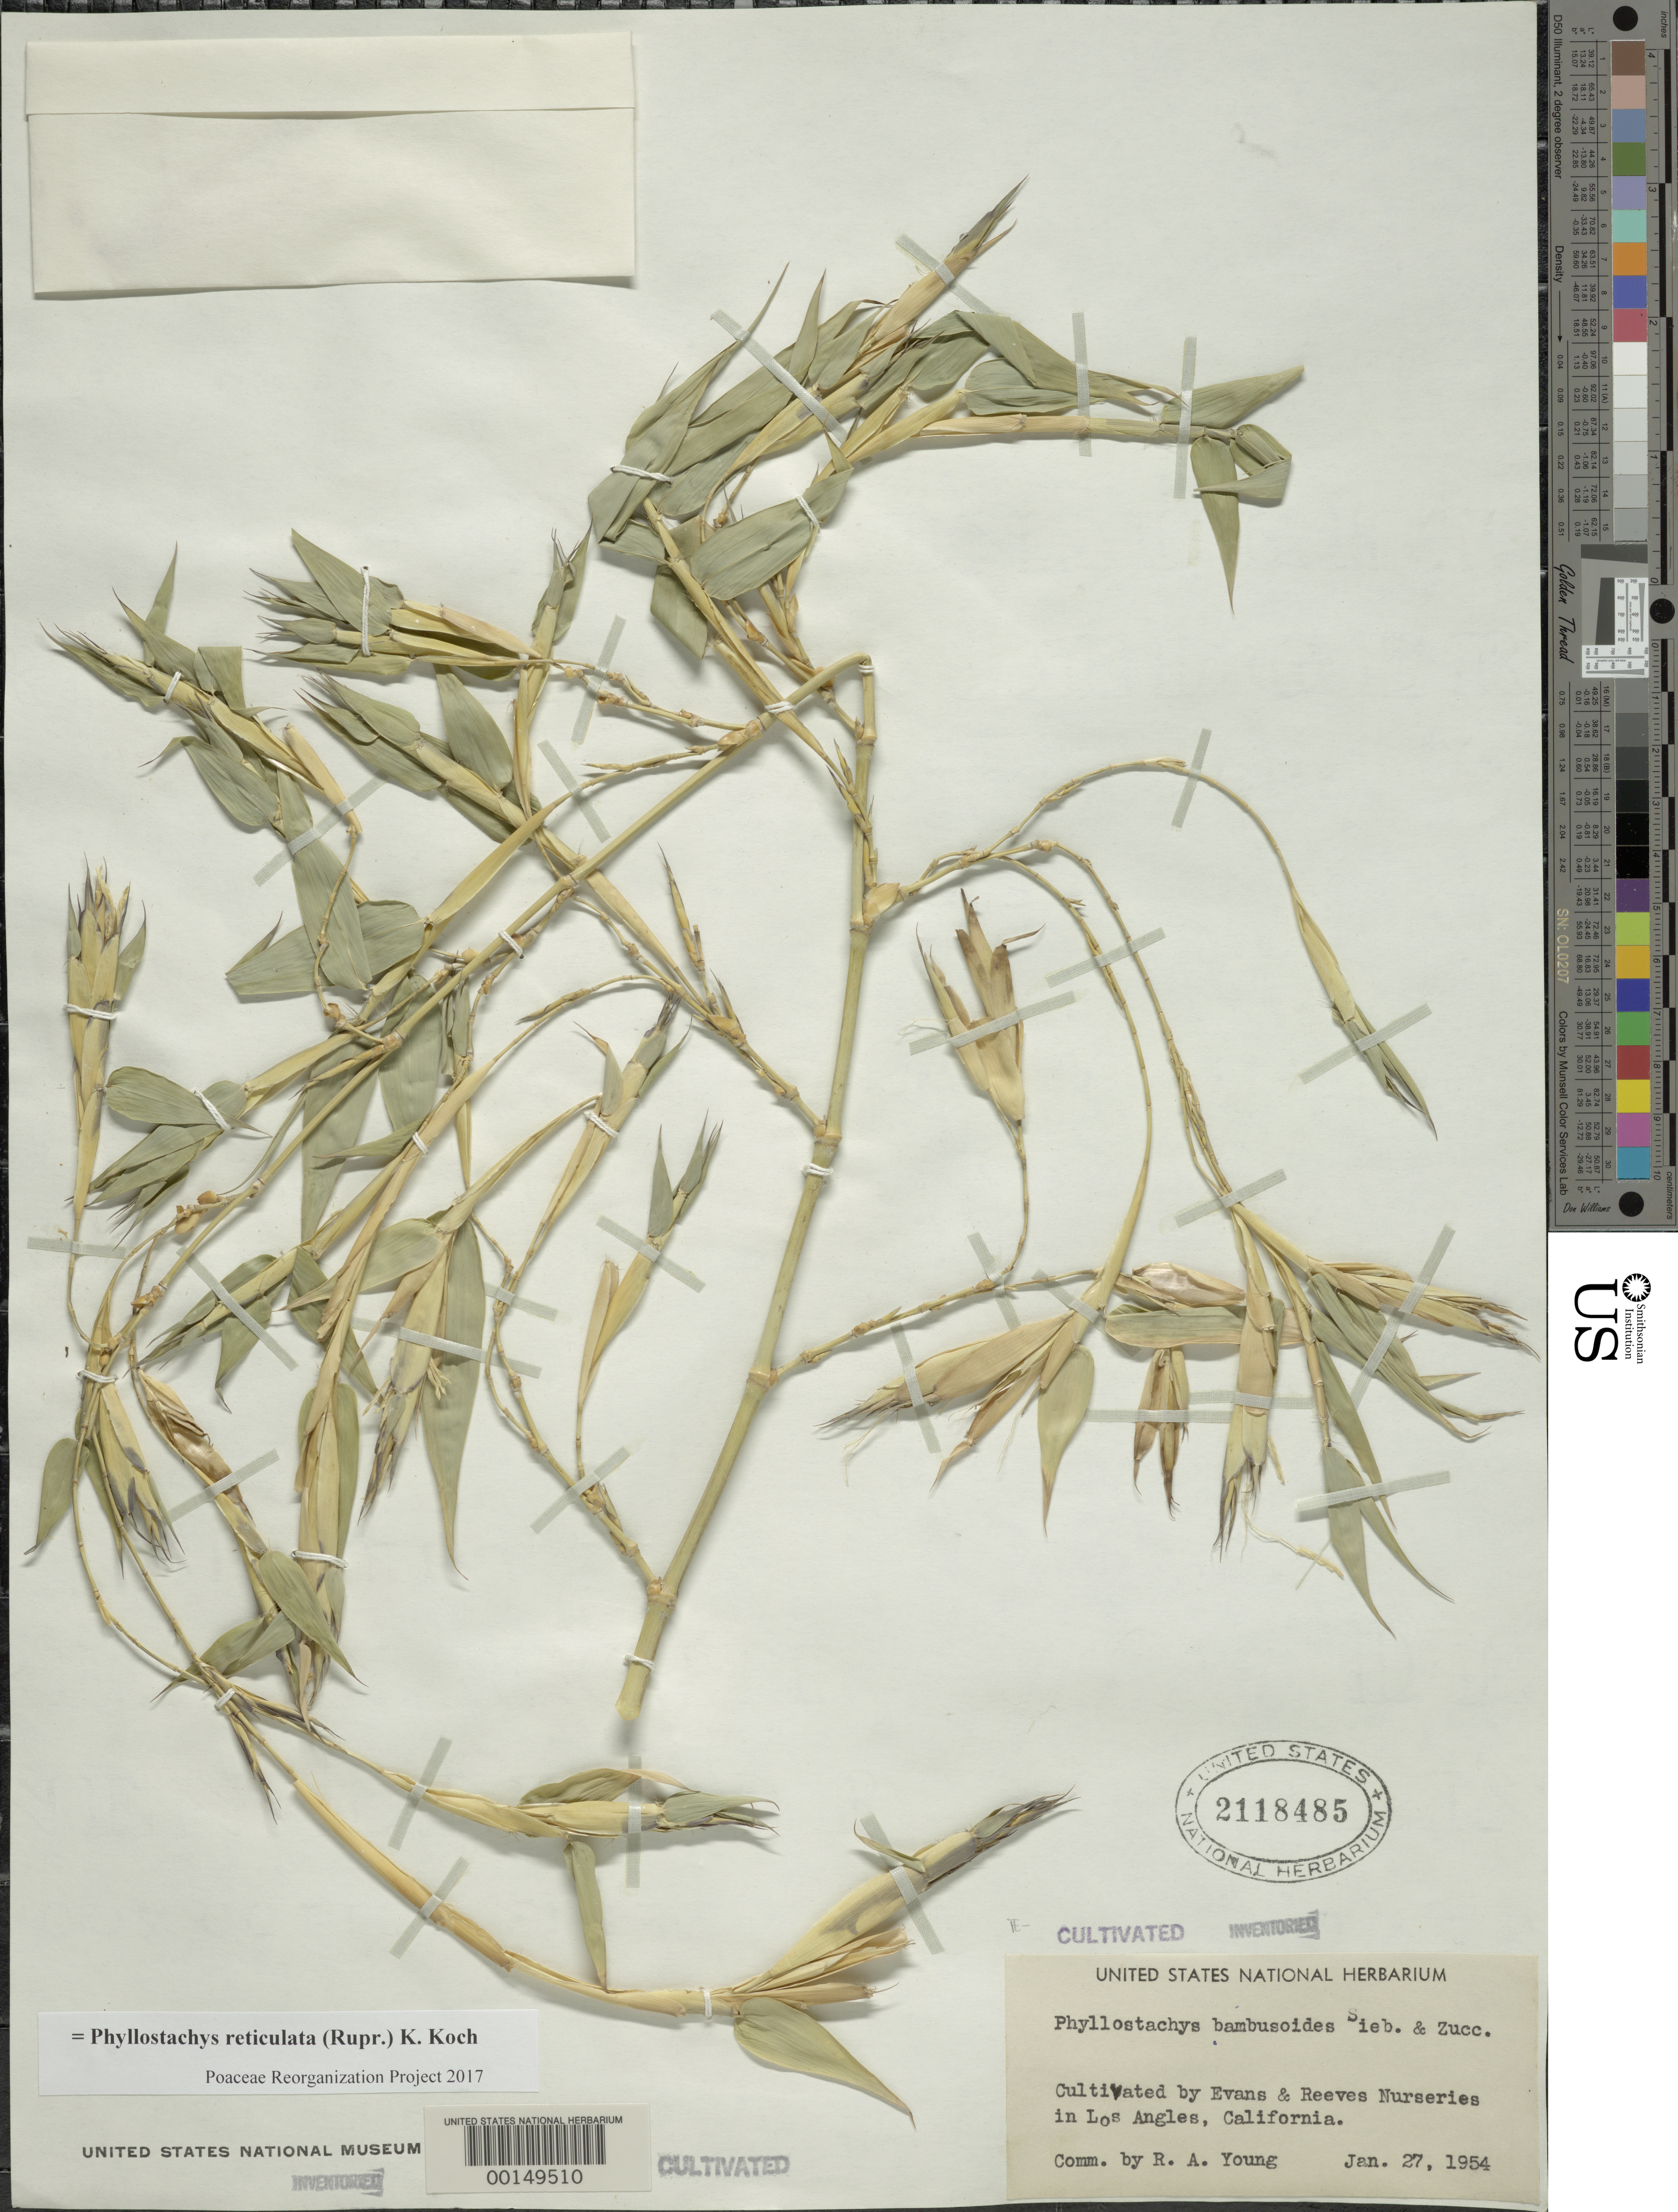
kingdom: Plantae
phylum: Tracheophyta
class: Liliopsida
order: Poales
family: Poaceae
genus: Phyllostachys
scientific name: Phyllostachys reticulata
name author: (Rupr.) K. Koch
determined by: Poaceae Reorganization Project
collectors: R. A. Young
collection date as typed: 27 Jan 1954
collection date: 1954-01-27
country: United States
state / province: California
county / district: Los Angeles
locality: Los angeles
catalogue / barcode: US 2118485